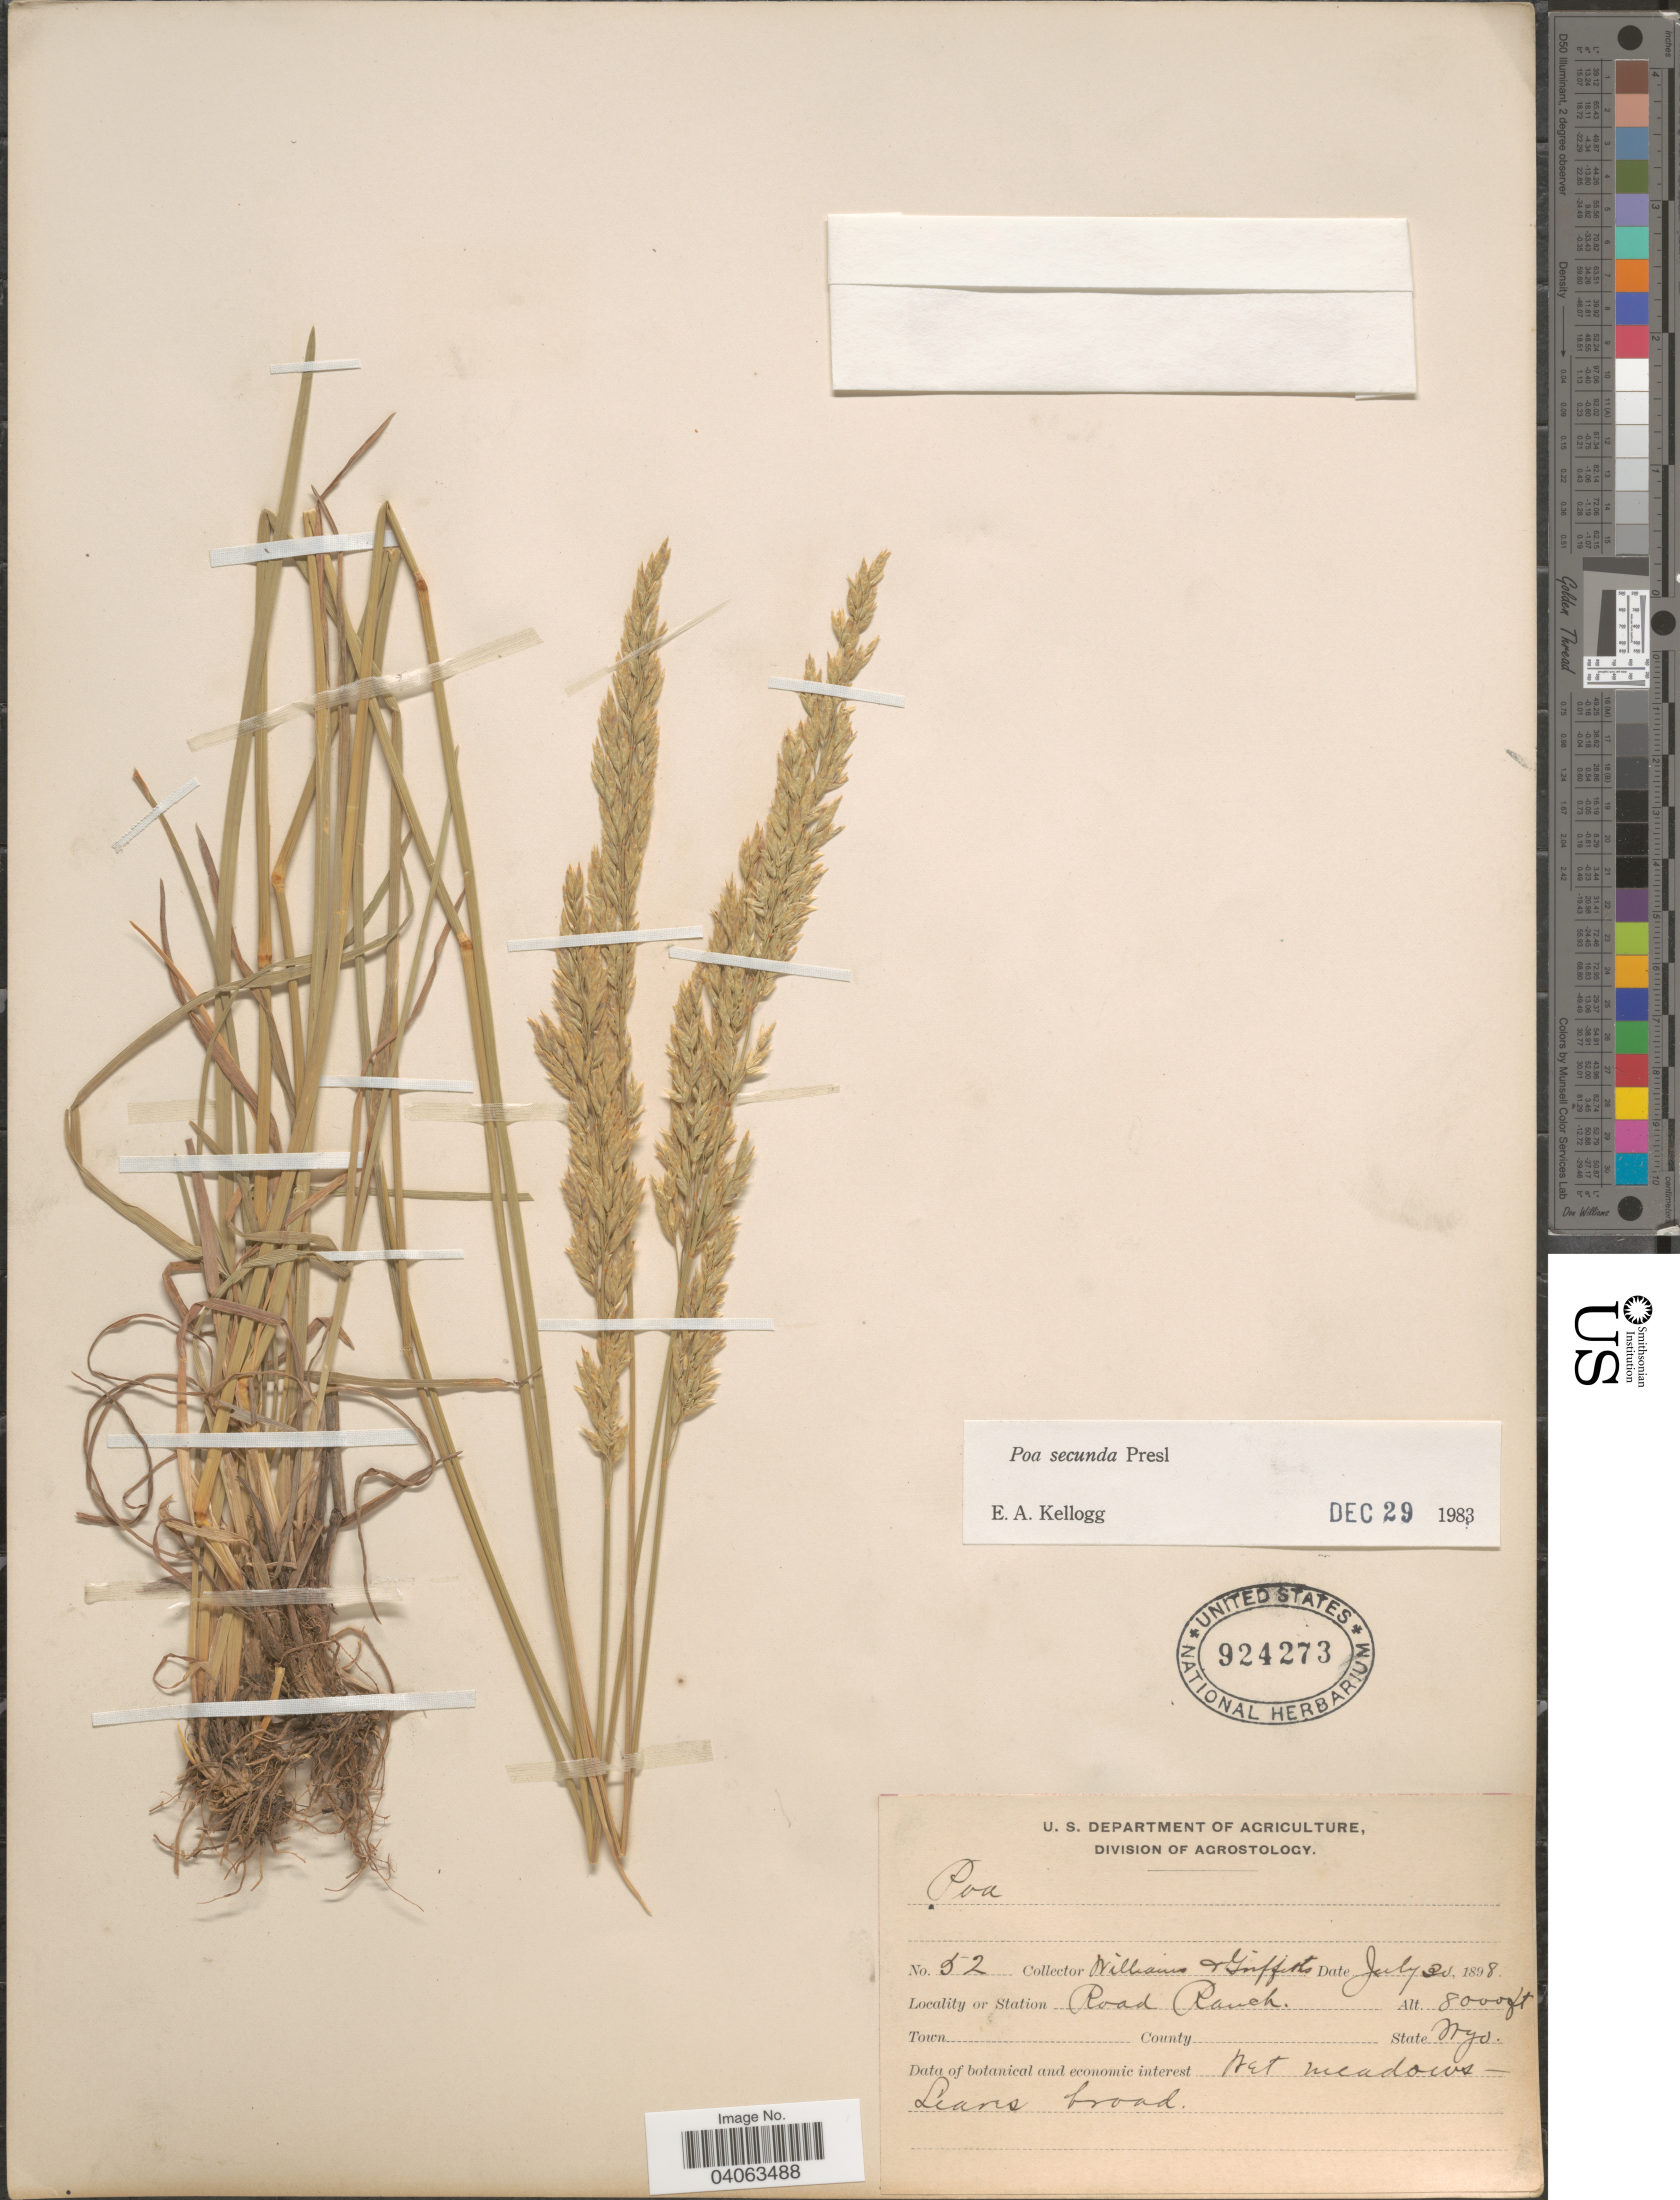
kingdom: Plantae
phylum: Tracheophyta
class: Liliopsida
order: Poales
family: Poaceae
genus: Poa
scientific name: Poa secunda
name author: J. Presl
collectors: -- Williams & -- Griffiths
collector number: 52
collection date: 1898-07-30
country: United States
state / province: Wyoming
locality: Road Ranch.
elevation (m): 2438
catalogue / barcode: US 924273